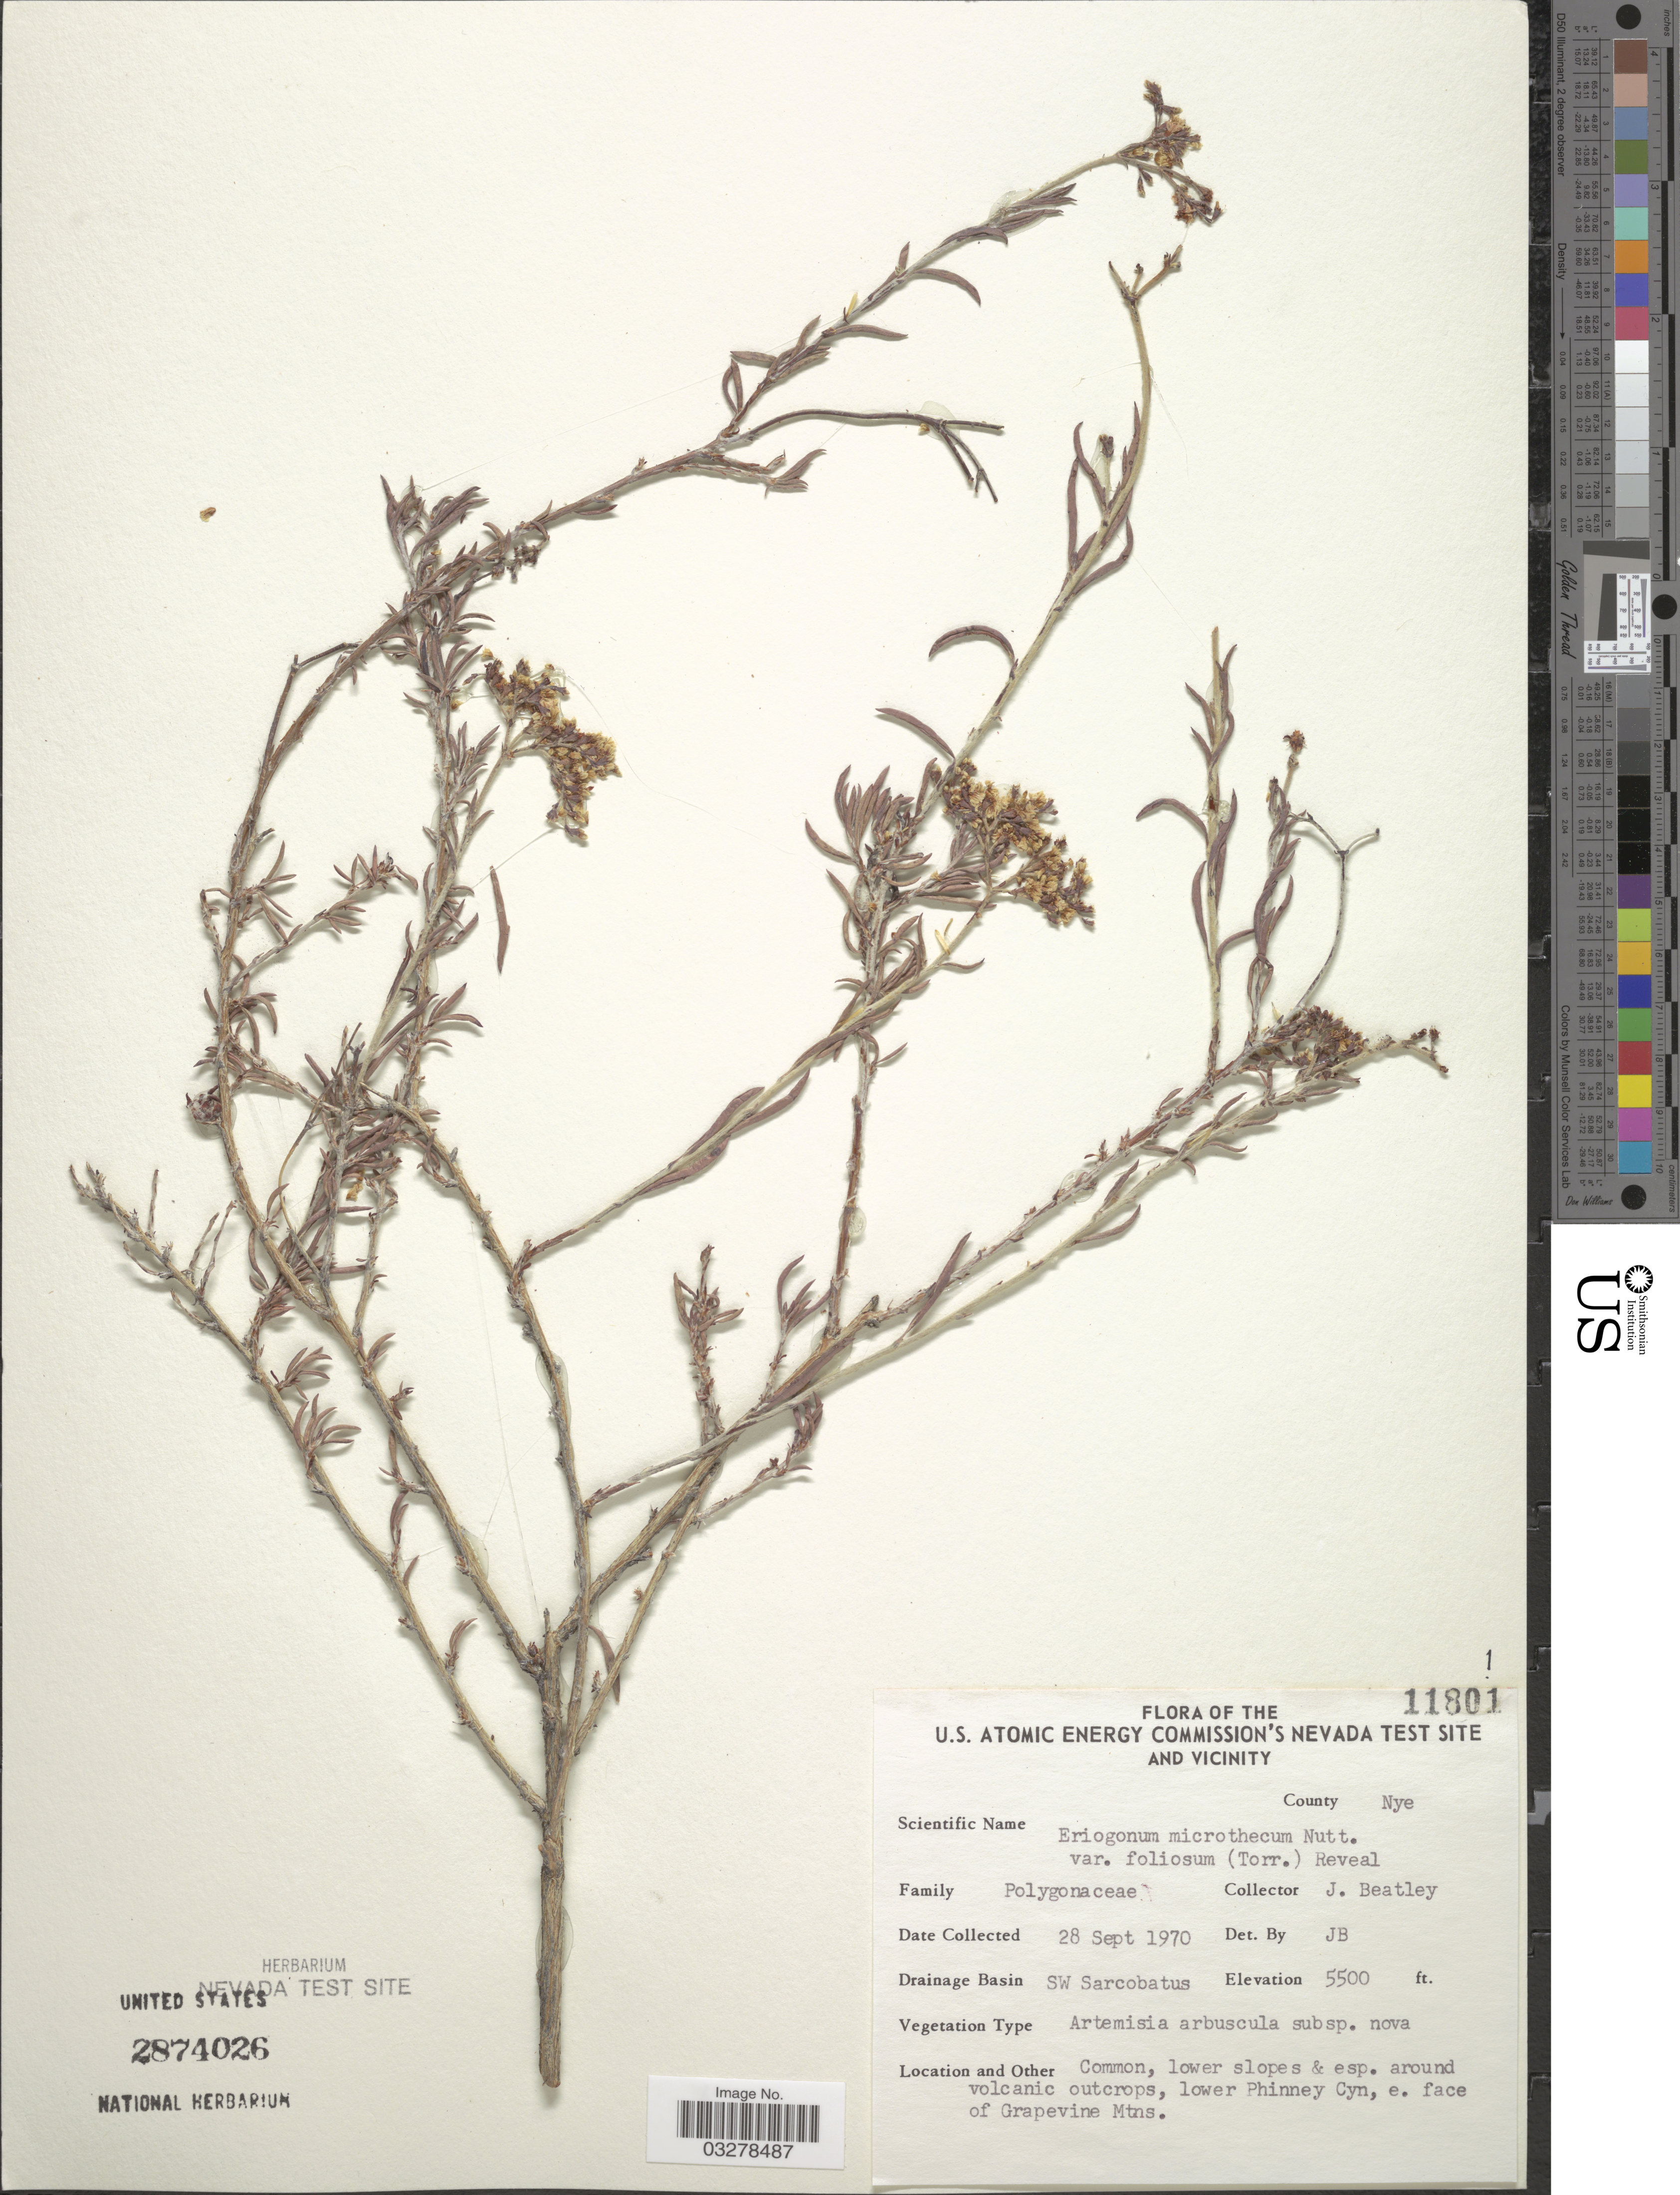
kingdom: Plantae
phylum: Tracheophyta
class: Magnoliopsida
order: Caryophyllales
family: Polygonaceae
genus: Eriogonum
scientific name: Eriogonum microtheca var. foliosum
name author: (Torr. & A. Gray) Reveal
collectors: J. C. Beatley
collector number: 11801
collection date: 1970-09-28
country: United States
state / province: Nevada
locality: U.S. Atomic Energy Commission's Nevada Test Site and Vicinity. County Nye. Drainage Basin SW Sarcobatus. Lower Phinney Cyn, e. face of Grapevine Mtns.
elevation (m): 1676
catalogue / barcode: US 2874026